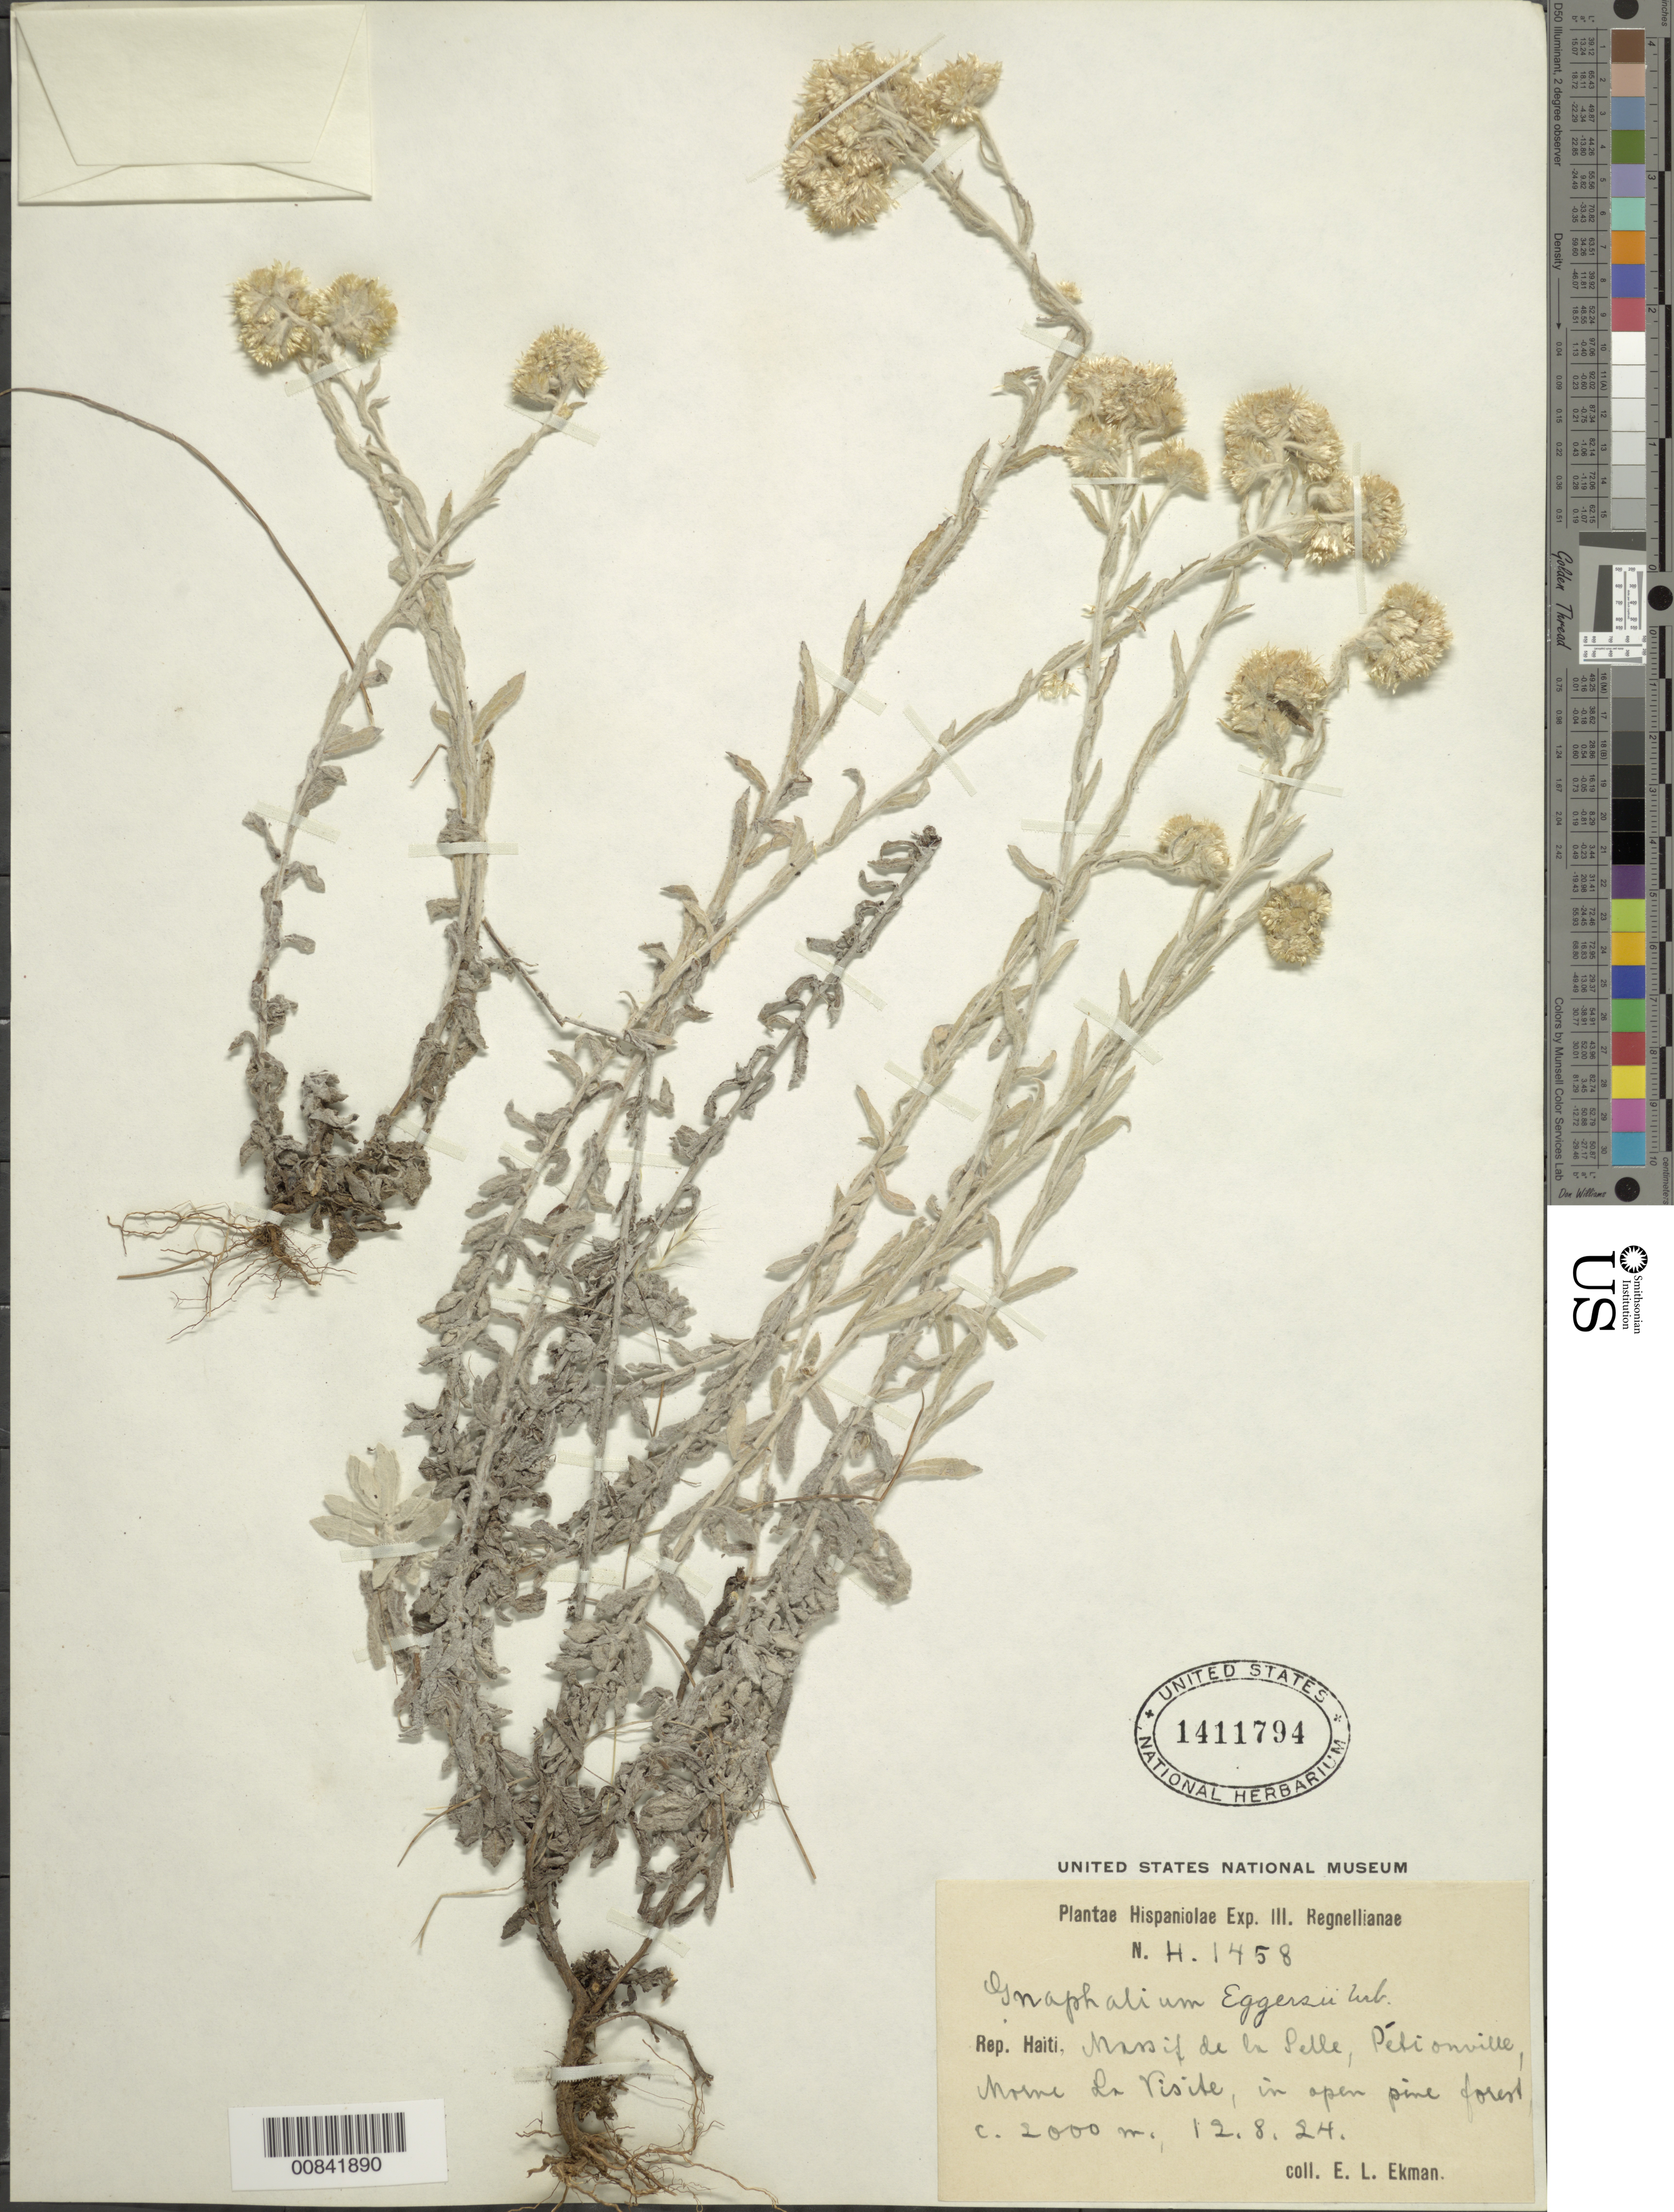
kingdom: Plantae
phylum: Tracheophyta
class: Magnoliopsida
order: Asterales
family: Asteraceae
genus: Pseudognaphalium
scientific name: Pseudognaphalium eggersii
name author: (Urb.) Anderb.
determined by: Nesom, Guy L.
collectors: E. L. Ekman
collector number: H 1458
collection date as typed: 12 Aug 1924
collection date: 1924-08-12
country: Haiti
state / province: Ouest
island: Hispaniola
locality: Massif de la Selle, Pétionville, Morne La Visite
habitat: In open pine forest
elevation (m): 2000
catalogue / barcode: US 1411794